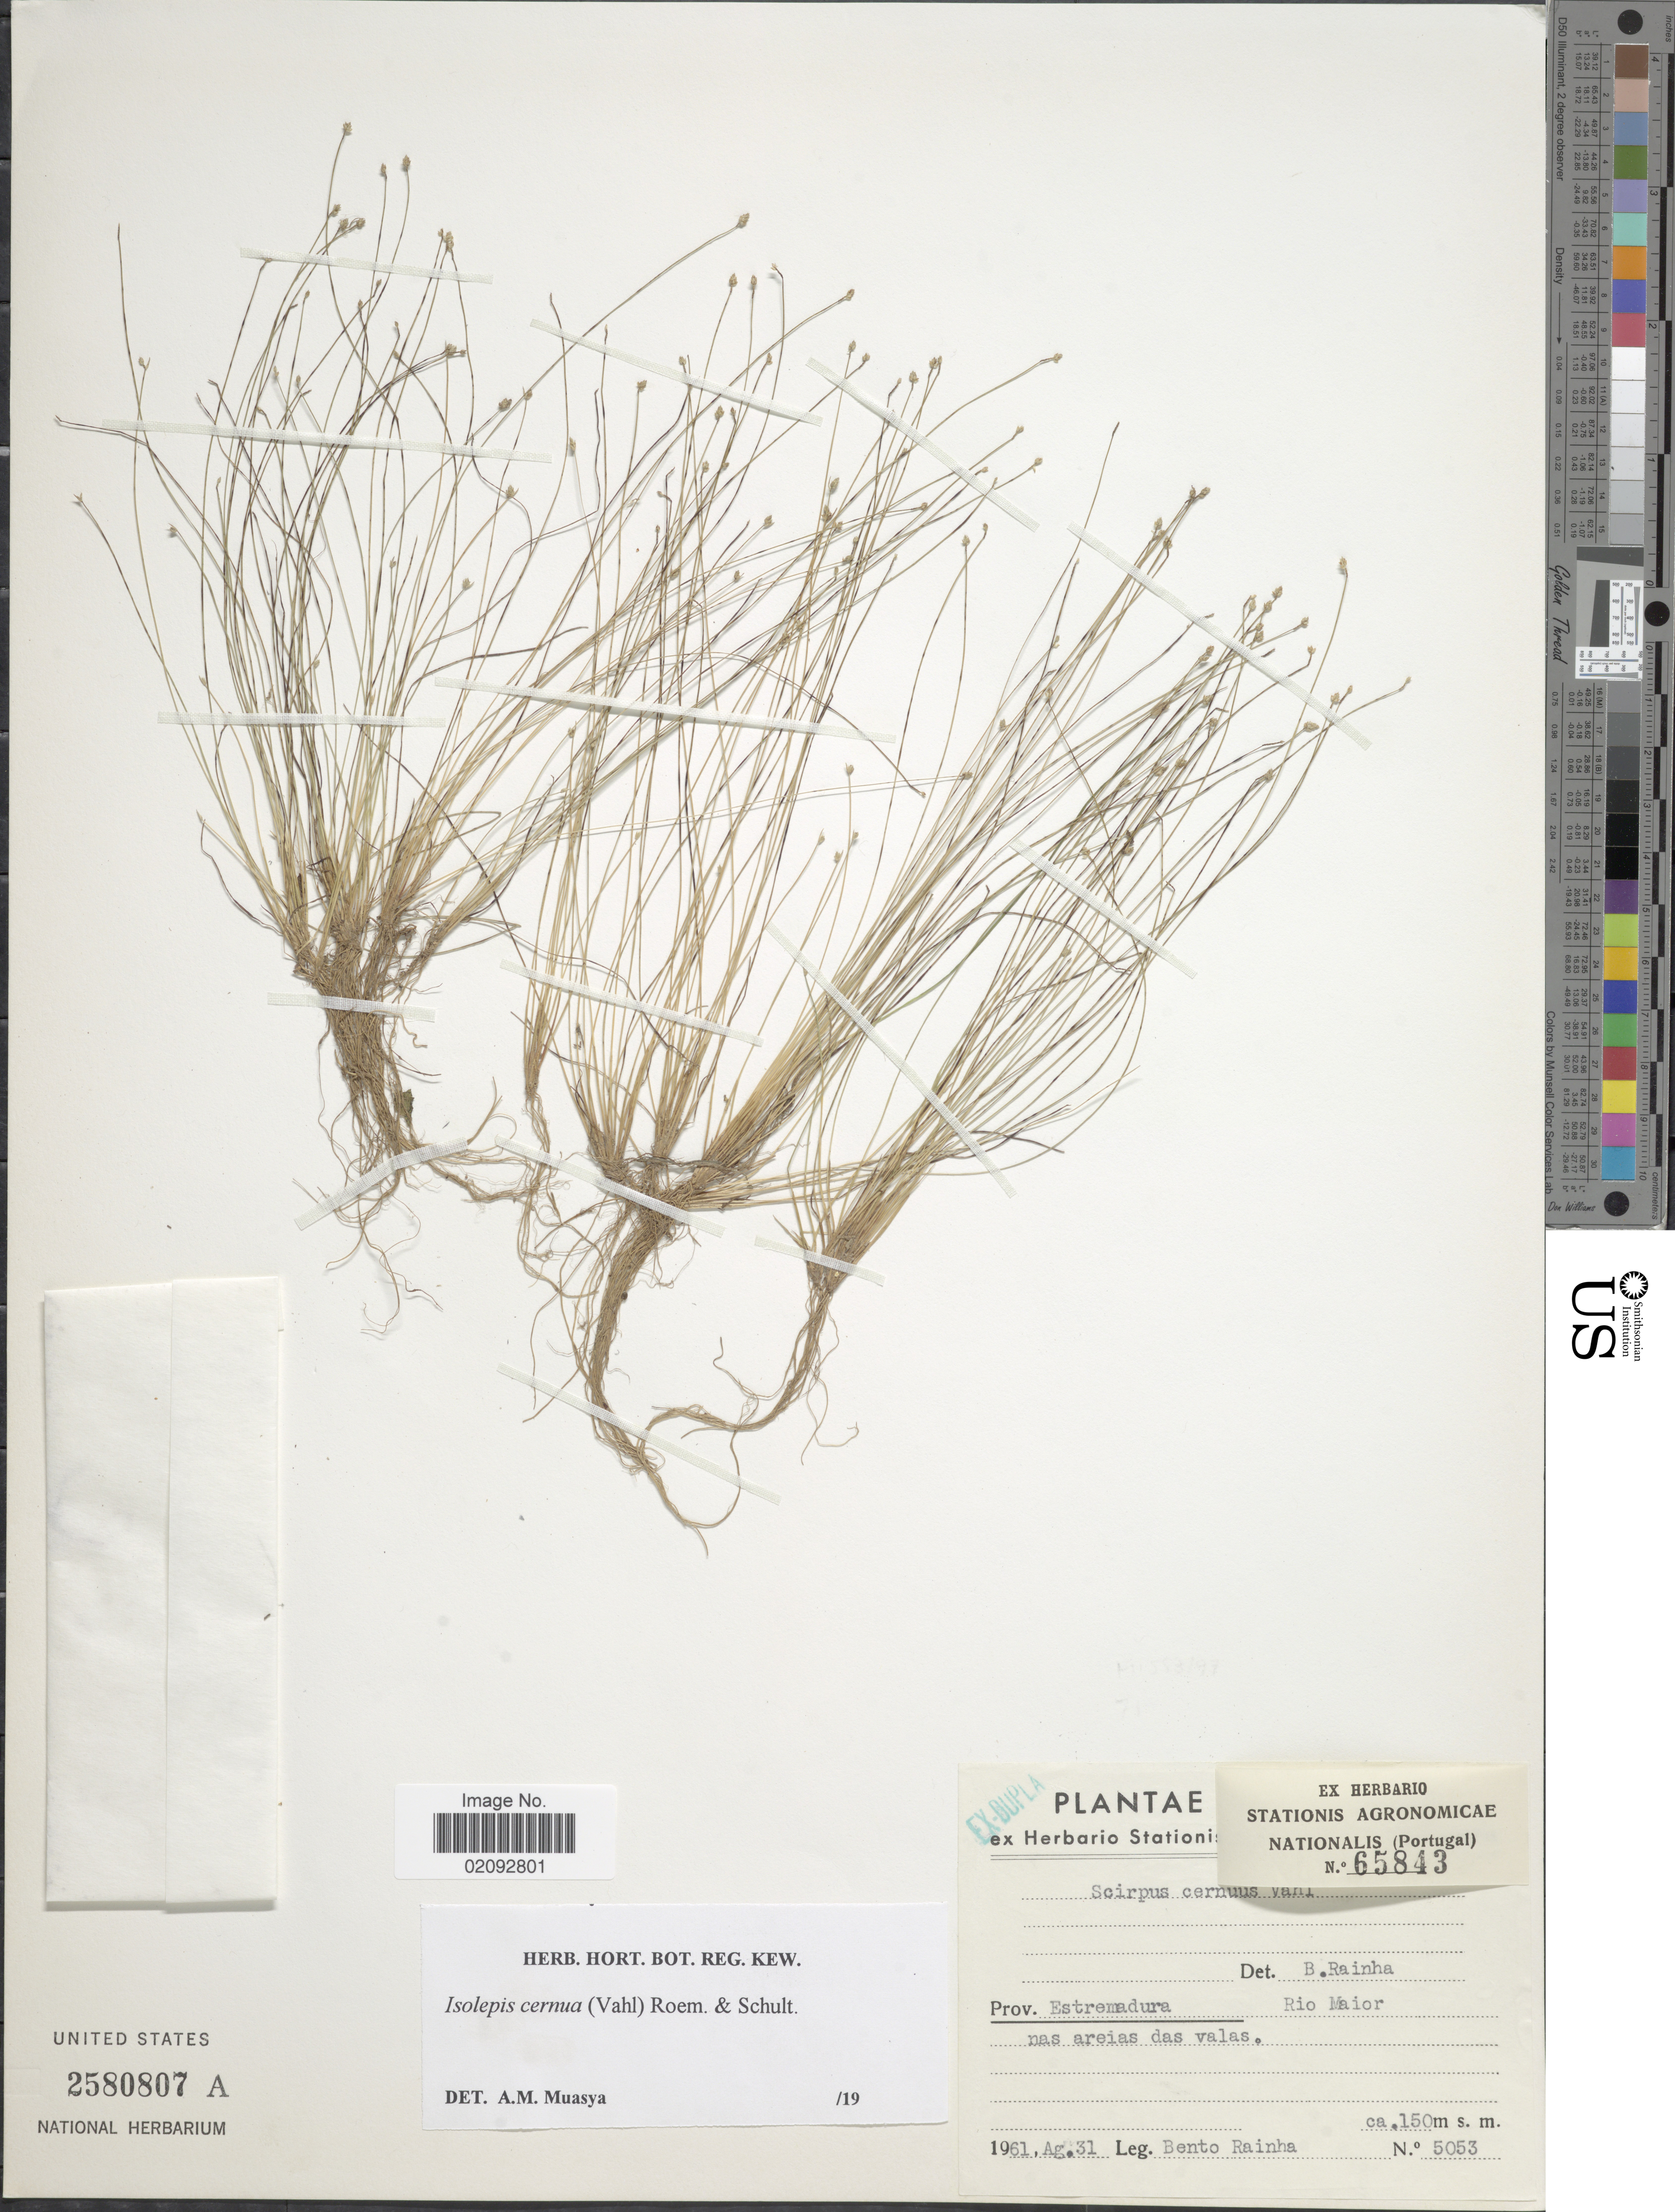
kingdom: Plantae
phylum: Tracheophyta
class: Liliopsida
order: Poales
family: Cyperaceae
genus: Isolepis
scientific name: Isolepis cernua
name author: (Vahl) Roem. & Schult.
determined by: Muasya, A. M.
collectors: B. Rainha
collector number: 5053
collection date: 1961-08-31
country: Greece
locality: Prov. Estremadura, Rio Maior nas areias das valas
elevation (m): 150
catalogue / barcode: US 2580807A